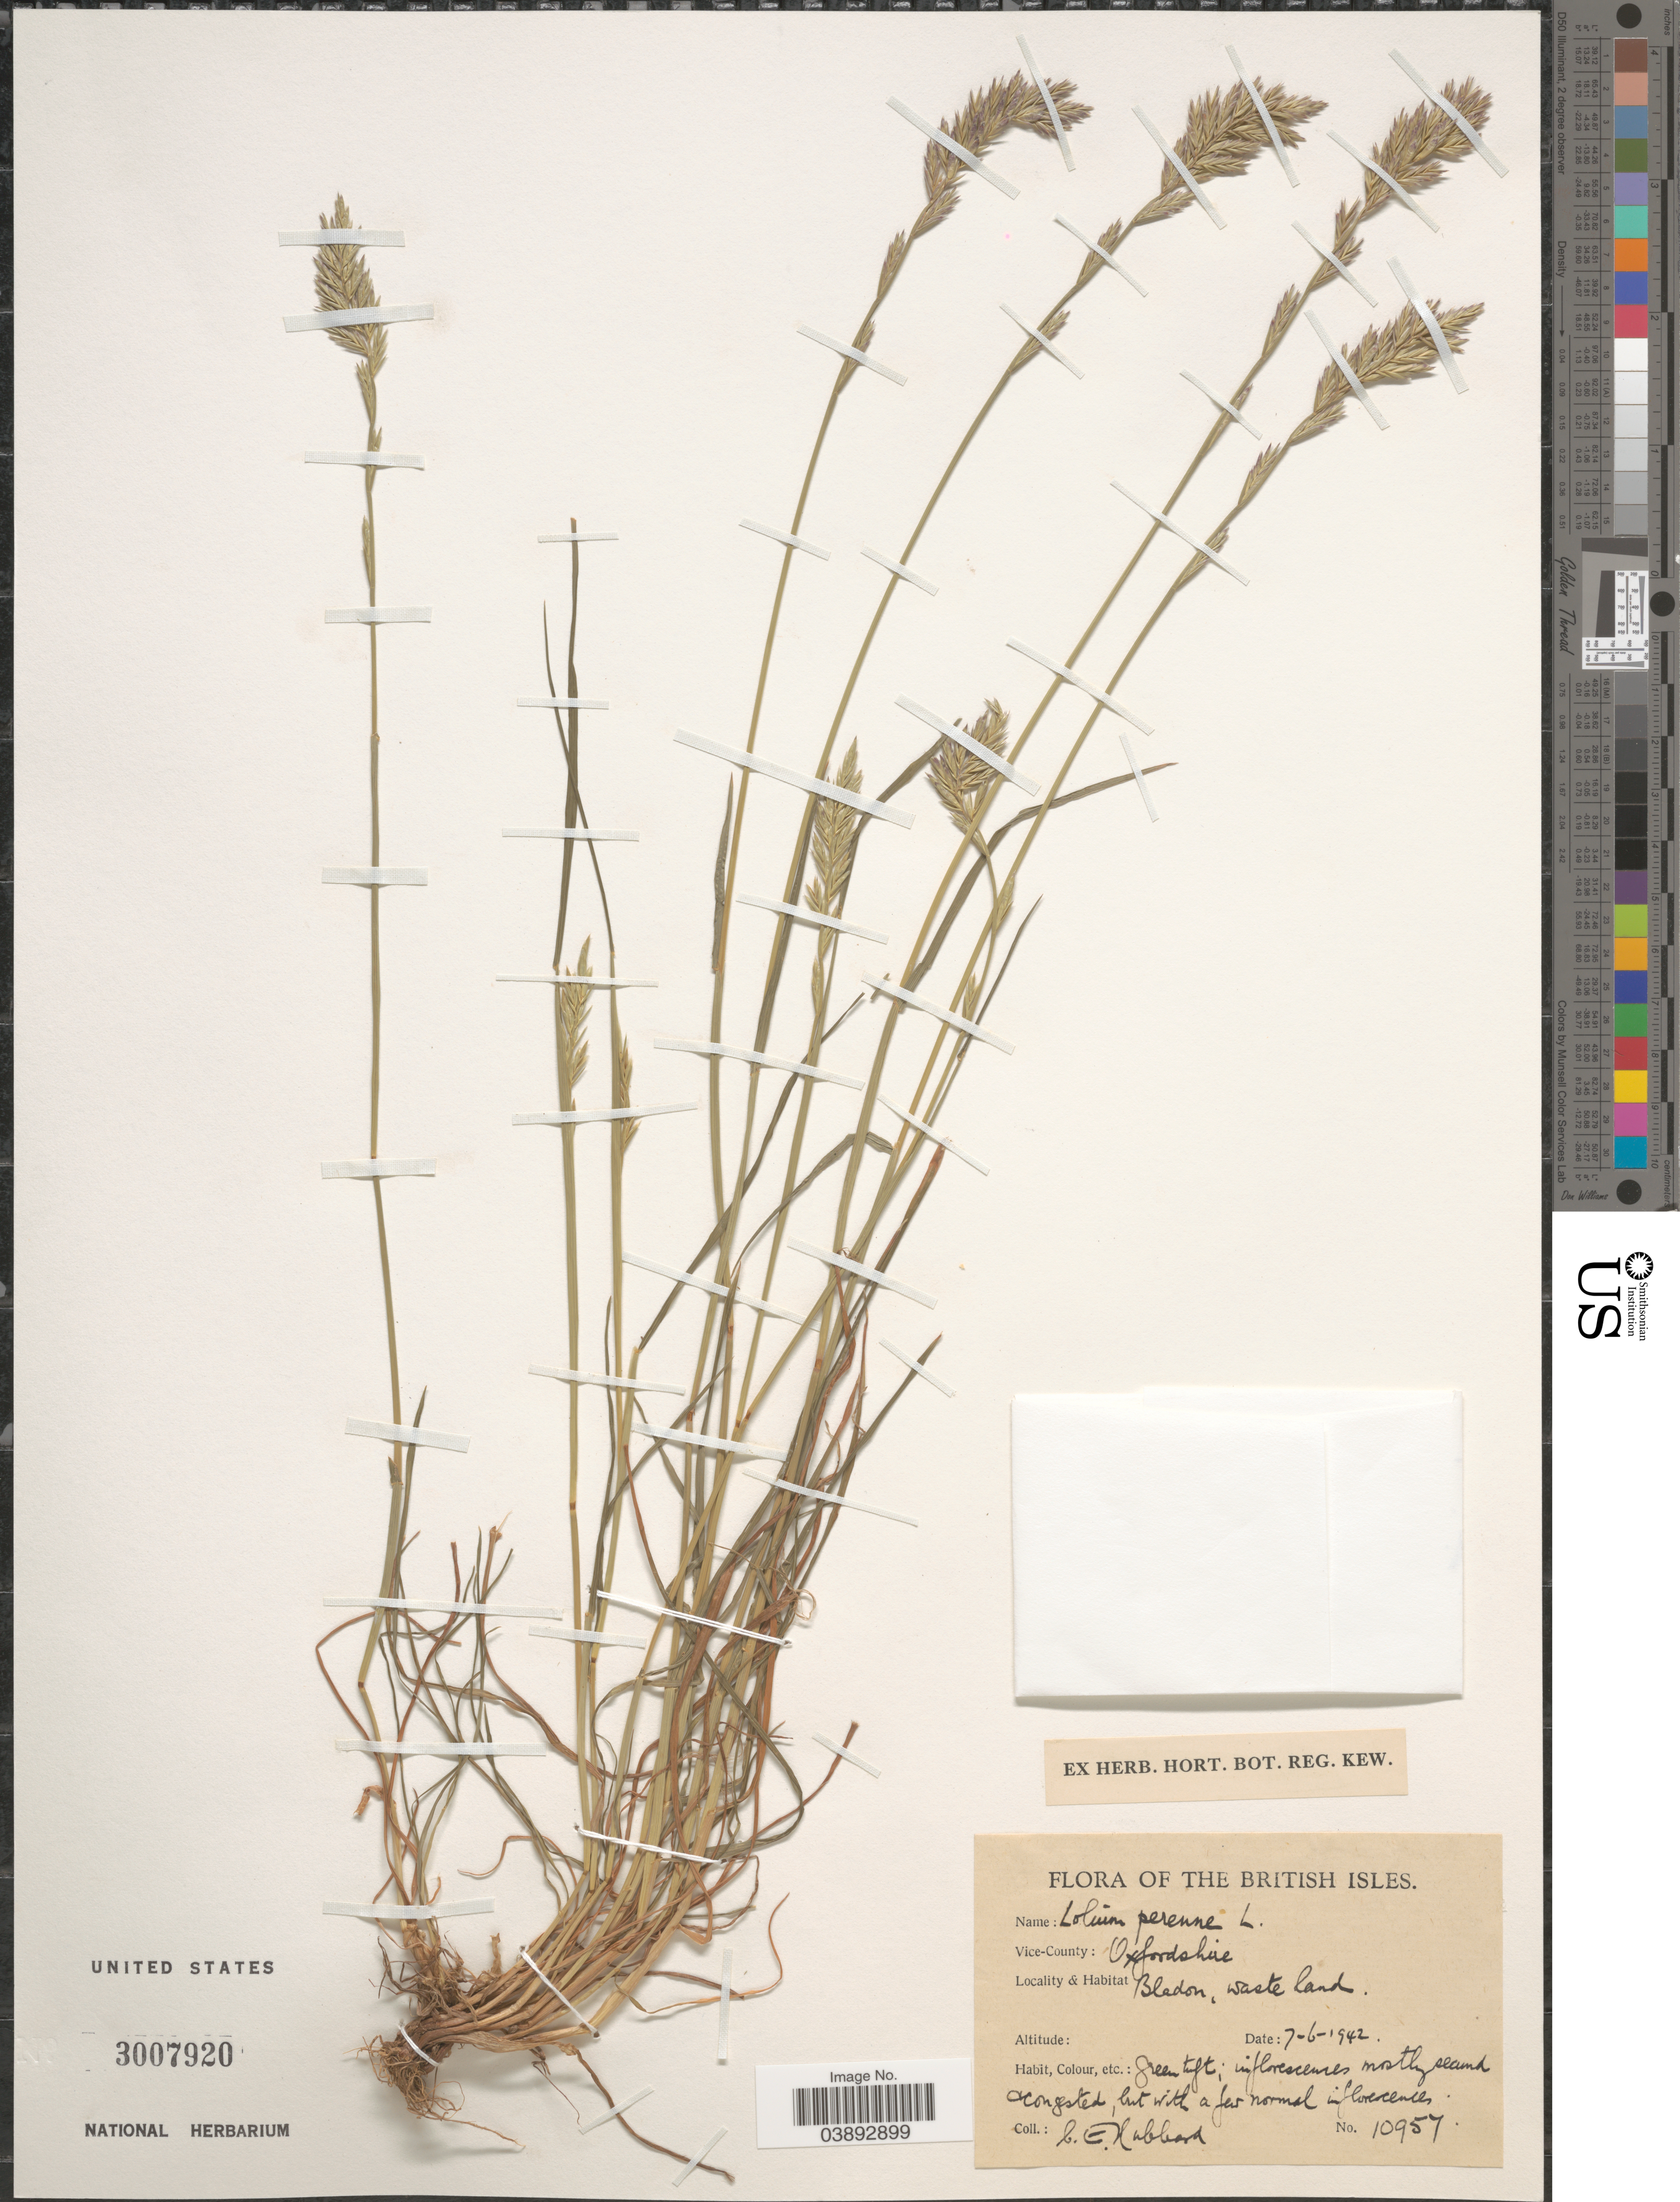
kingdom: Plantae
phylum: Tracheophyta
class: Liliopsida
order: Poales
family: Poaceae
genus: Lolium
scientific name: Lolium perenne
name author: L.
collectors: C. E. Hubbard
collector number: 10957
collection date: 1942-06-07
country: United Kingdom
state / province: England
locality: The British Isles. Vice-County: Oxfordshire. Bladon, waste land.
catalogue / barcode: US 3007920